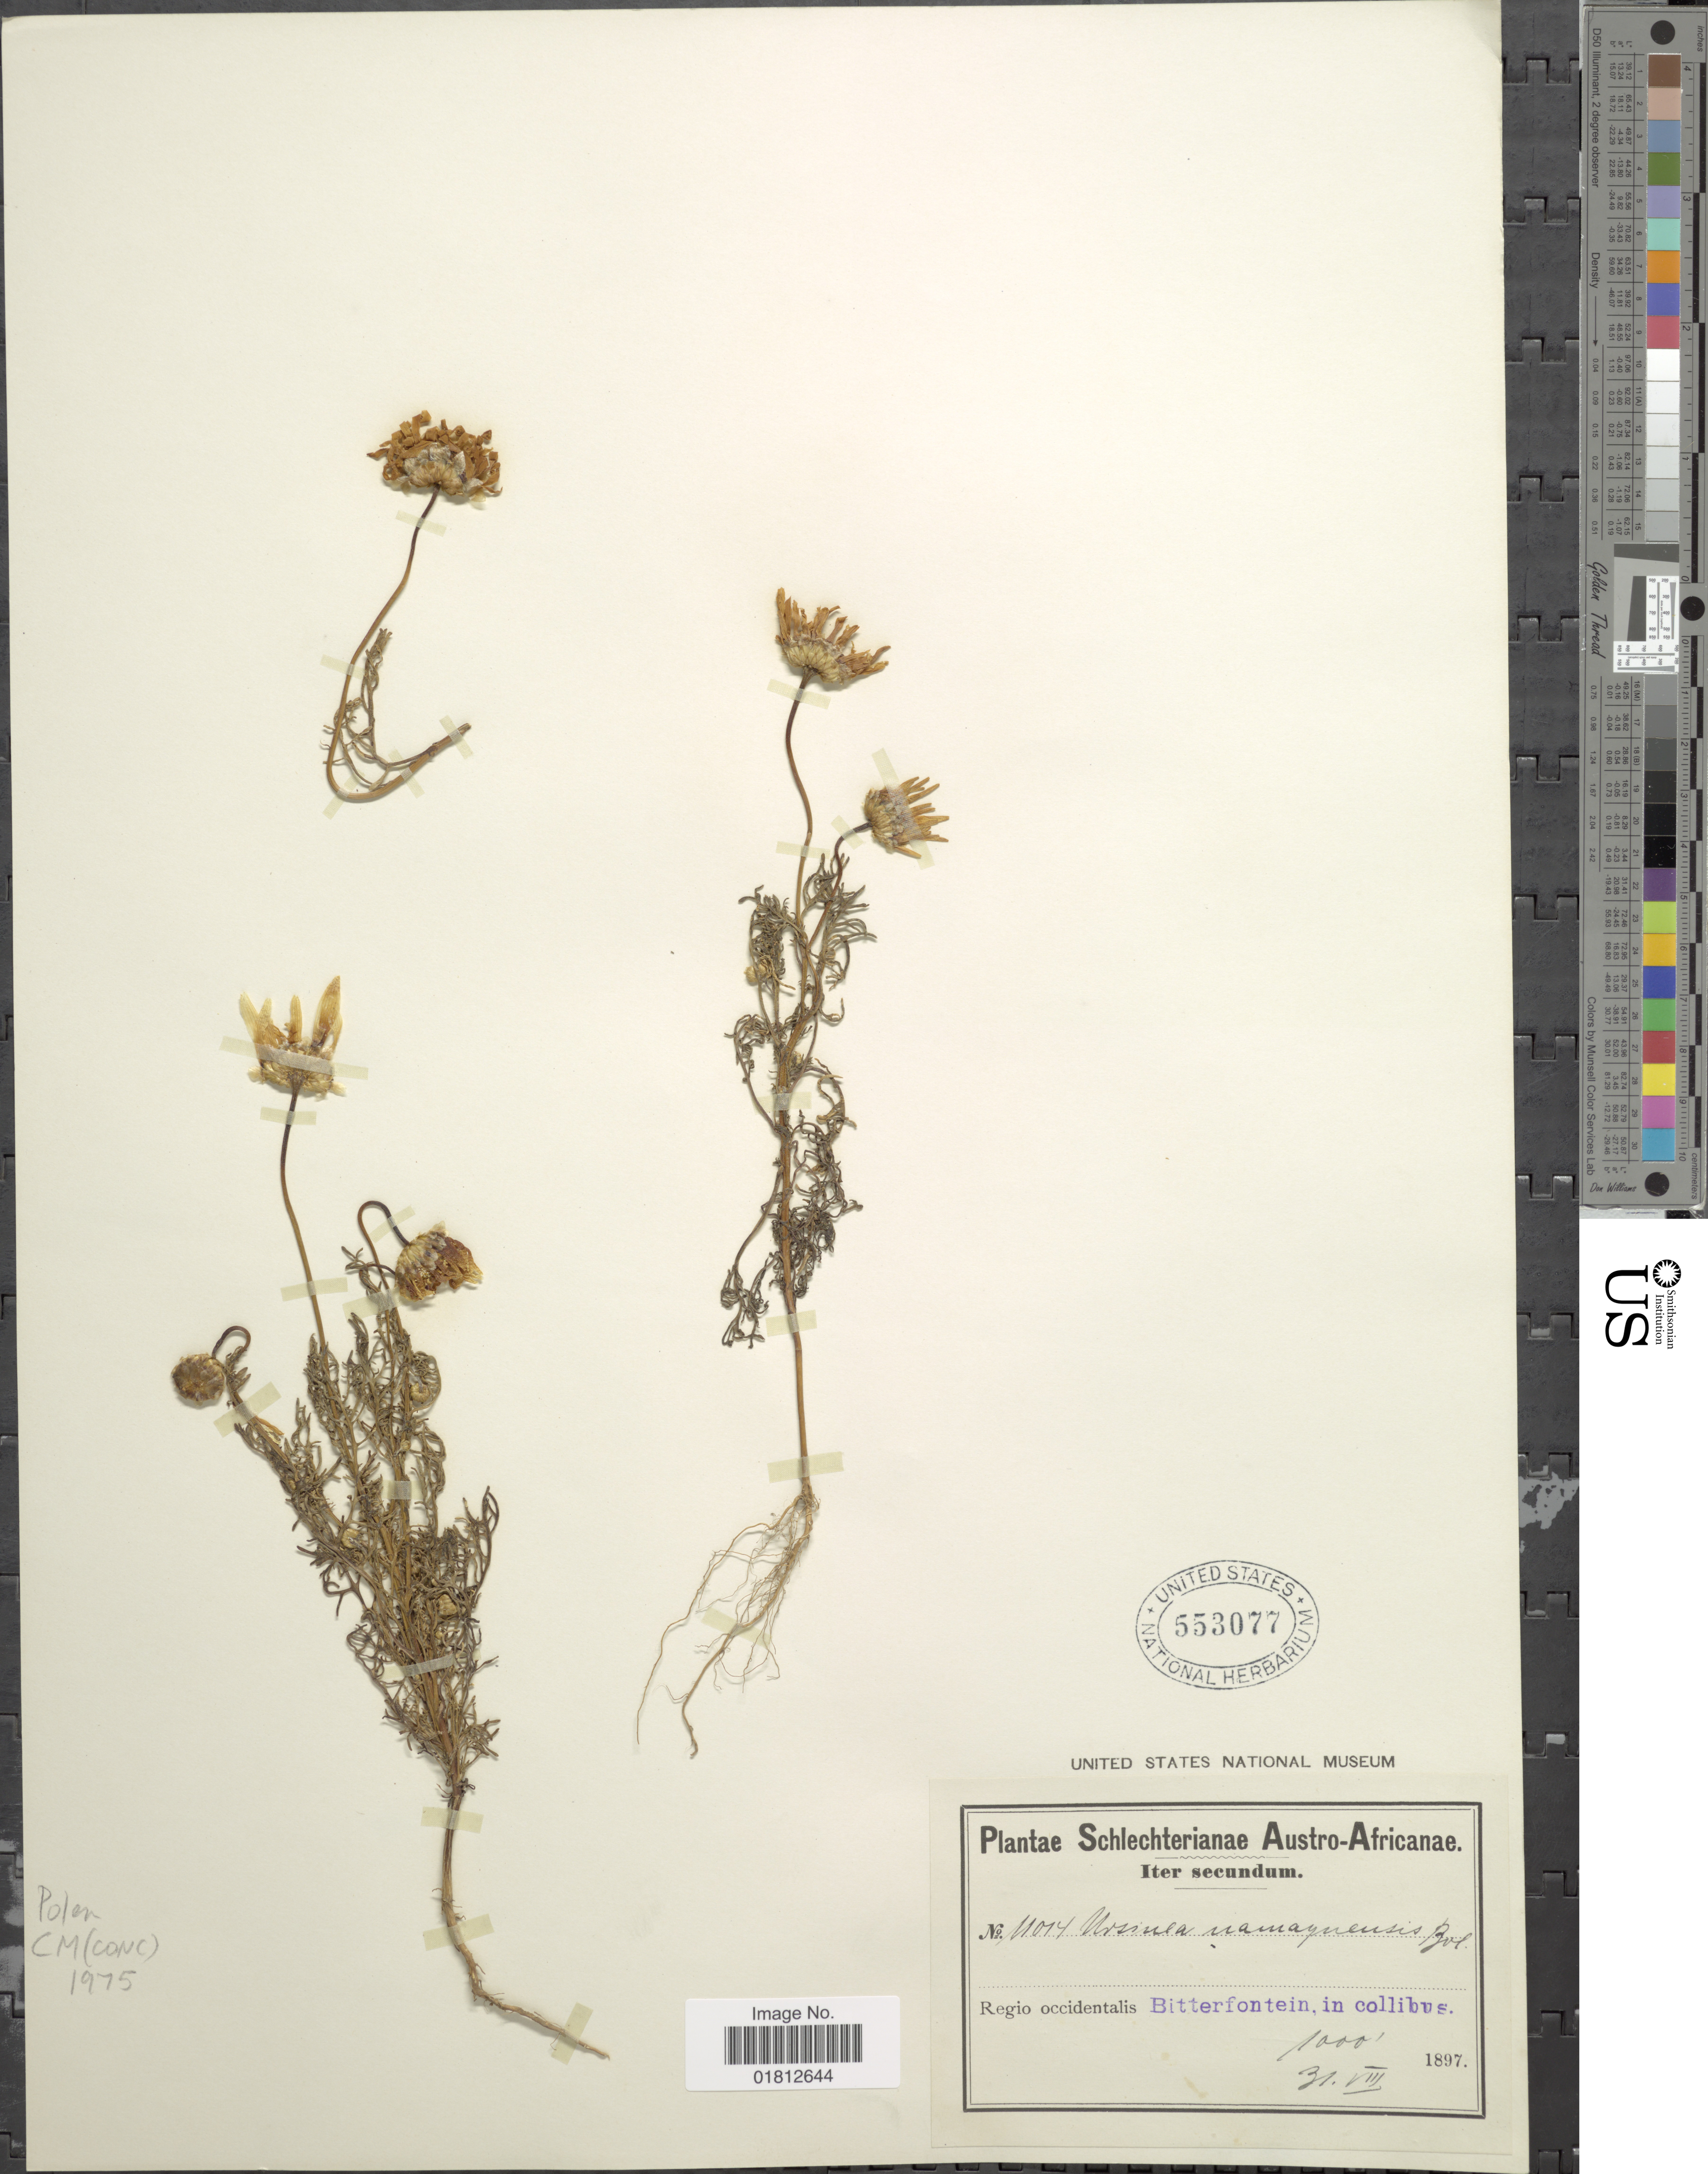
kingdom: Plantae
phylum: Tracheophyta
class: Magnoliopsida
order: Asterales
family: Asteraceae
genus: Ursinia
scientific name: Ursinia calenduliflora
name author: (DC.) N.E. Br.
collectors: Schlechter, --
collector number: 11014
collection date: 1897-08-31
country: South Africa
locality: Austro-Africanae, Bitterfontein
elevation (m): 305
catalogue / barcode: US 553077